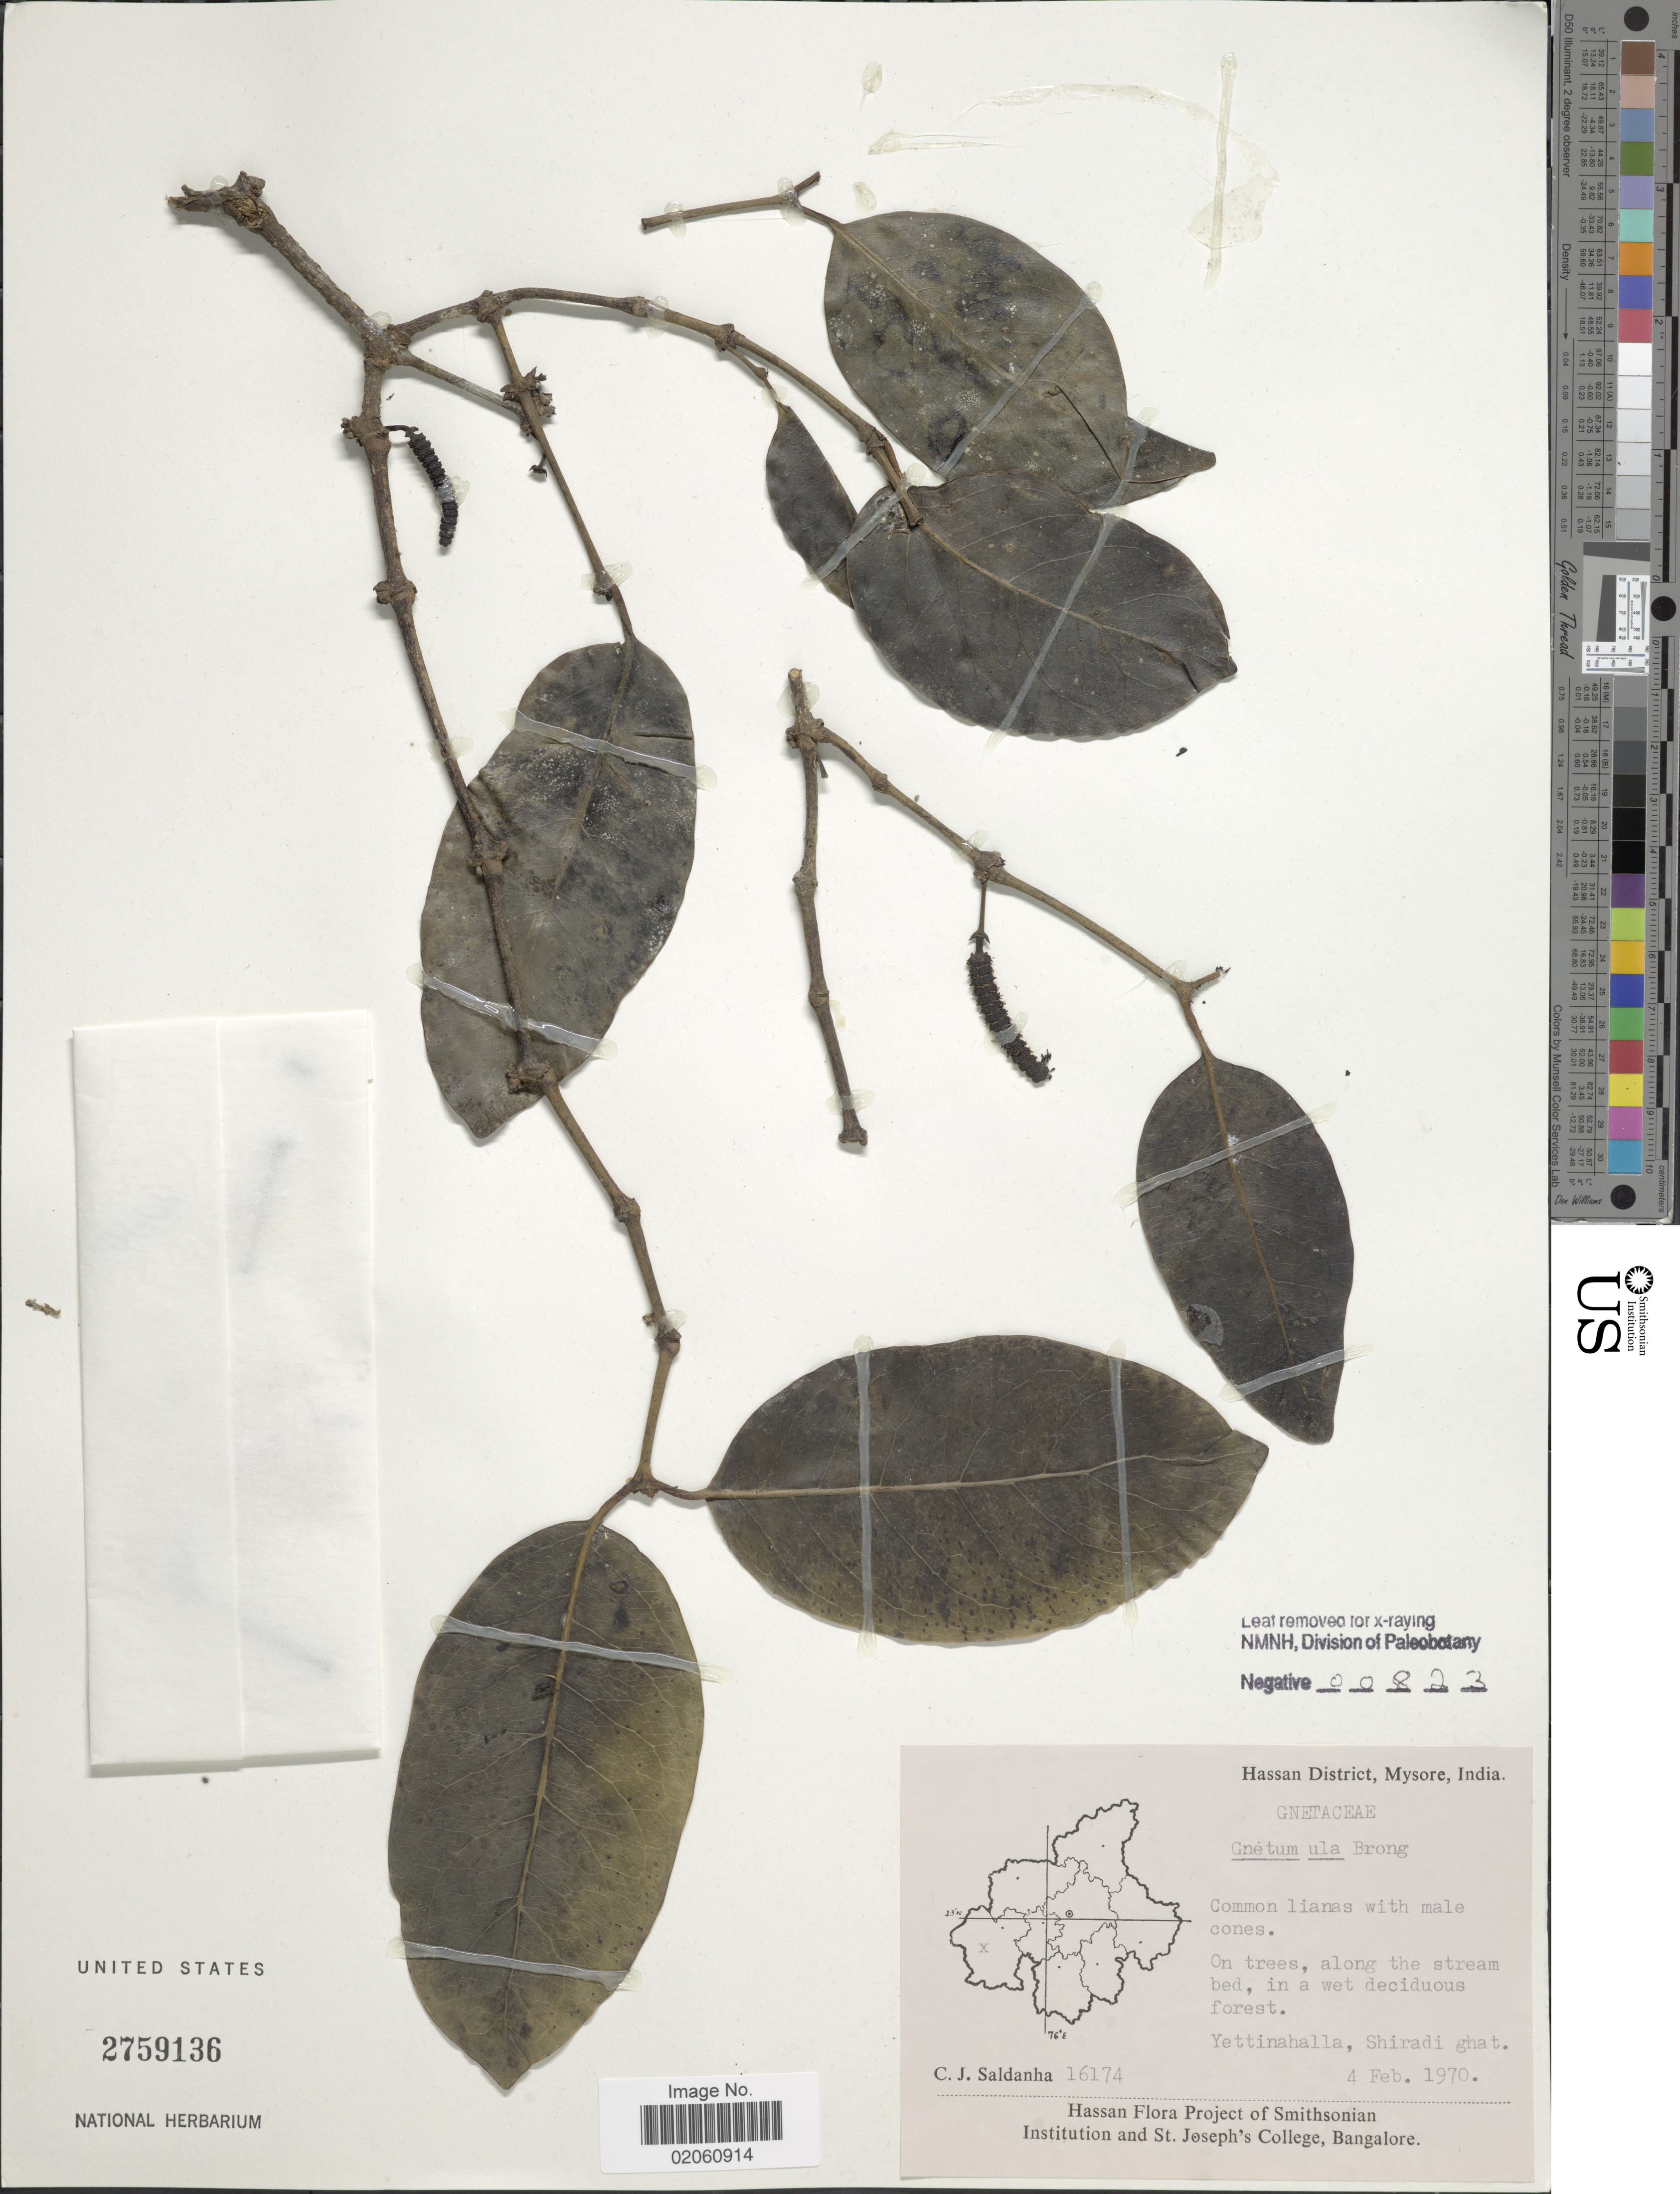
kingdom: Plantae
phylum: Tracheophyta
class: Gnetopsida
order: Gnetales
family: Gnetaceae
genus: Gnetum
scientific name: Gnetum ula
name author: Brongn.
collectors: C. J. Saldanha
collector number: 16174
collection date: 1970-02-04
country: India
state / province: Karnataka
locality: Hassan District, Mysore, On trees, along the stream bed, in a wet deciduous forest, Yettinahalla, Shiradi ghat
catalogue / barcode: US 2759136